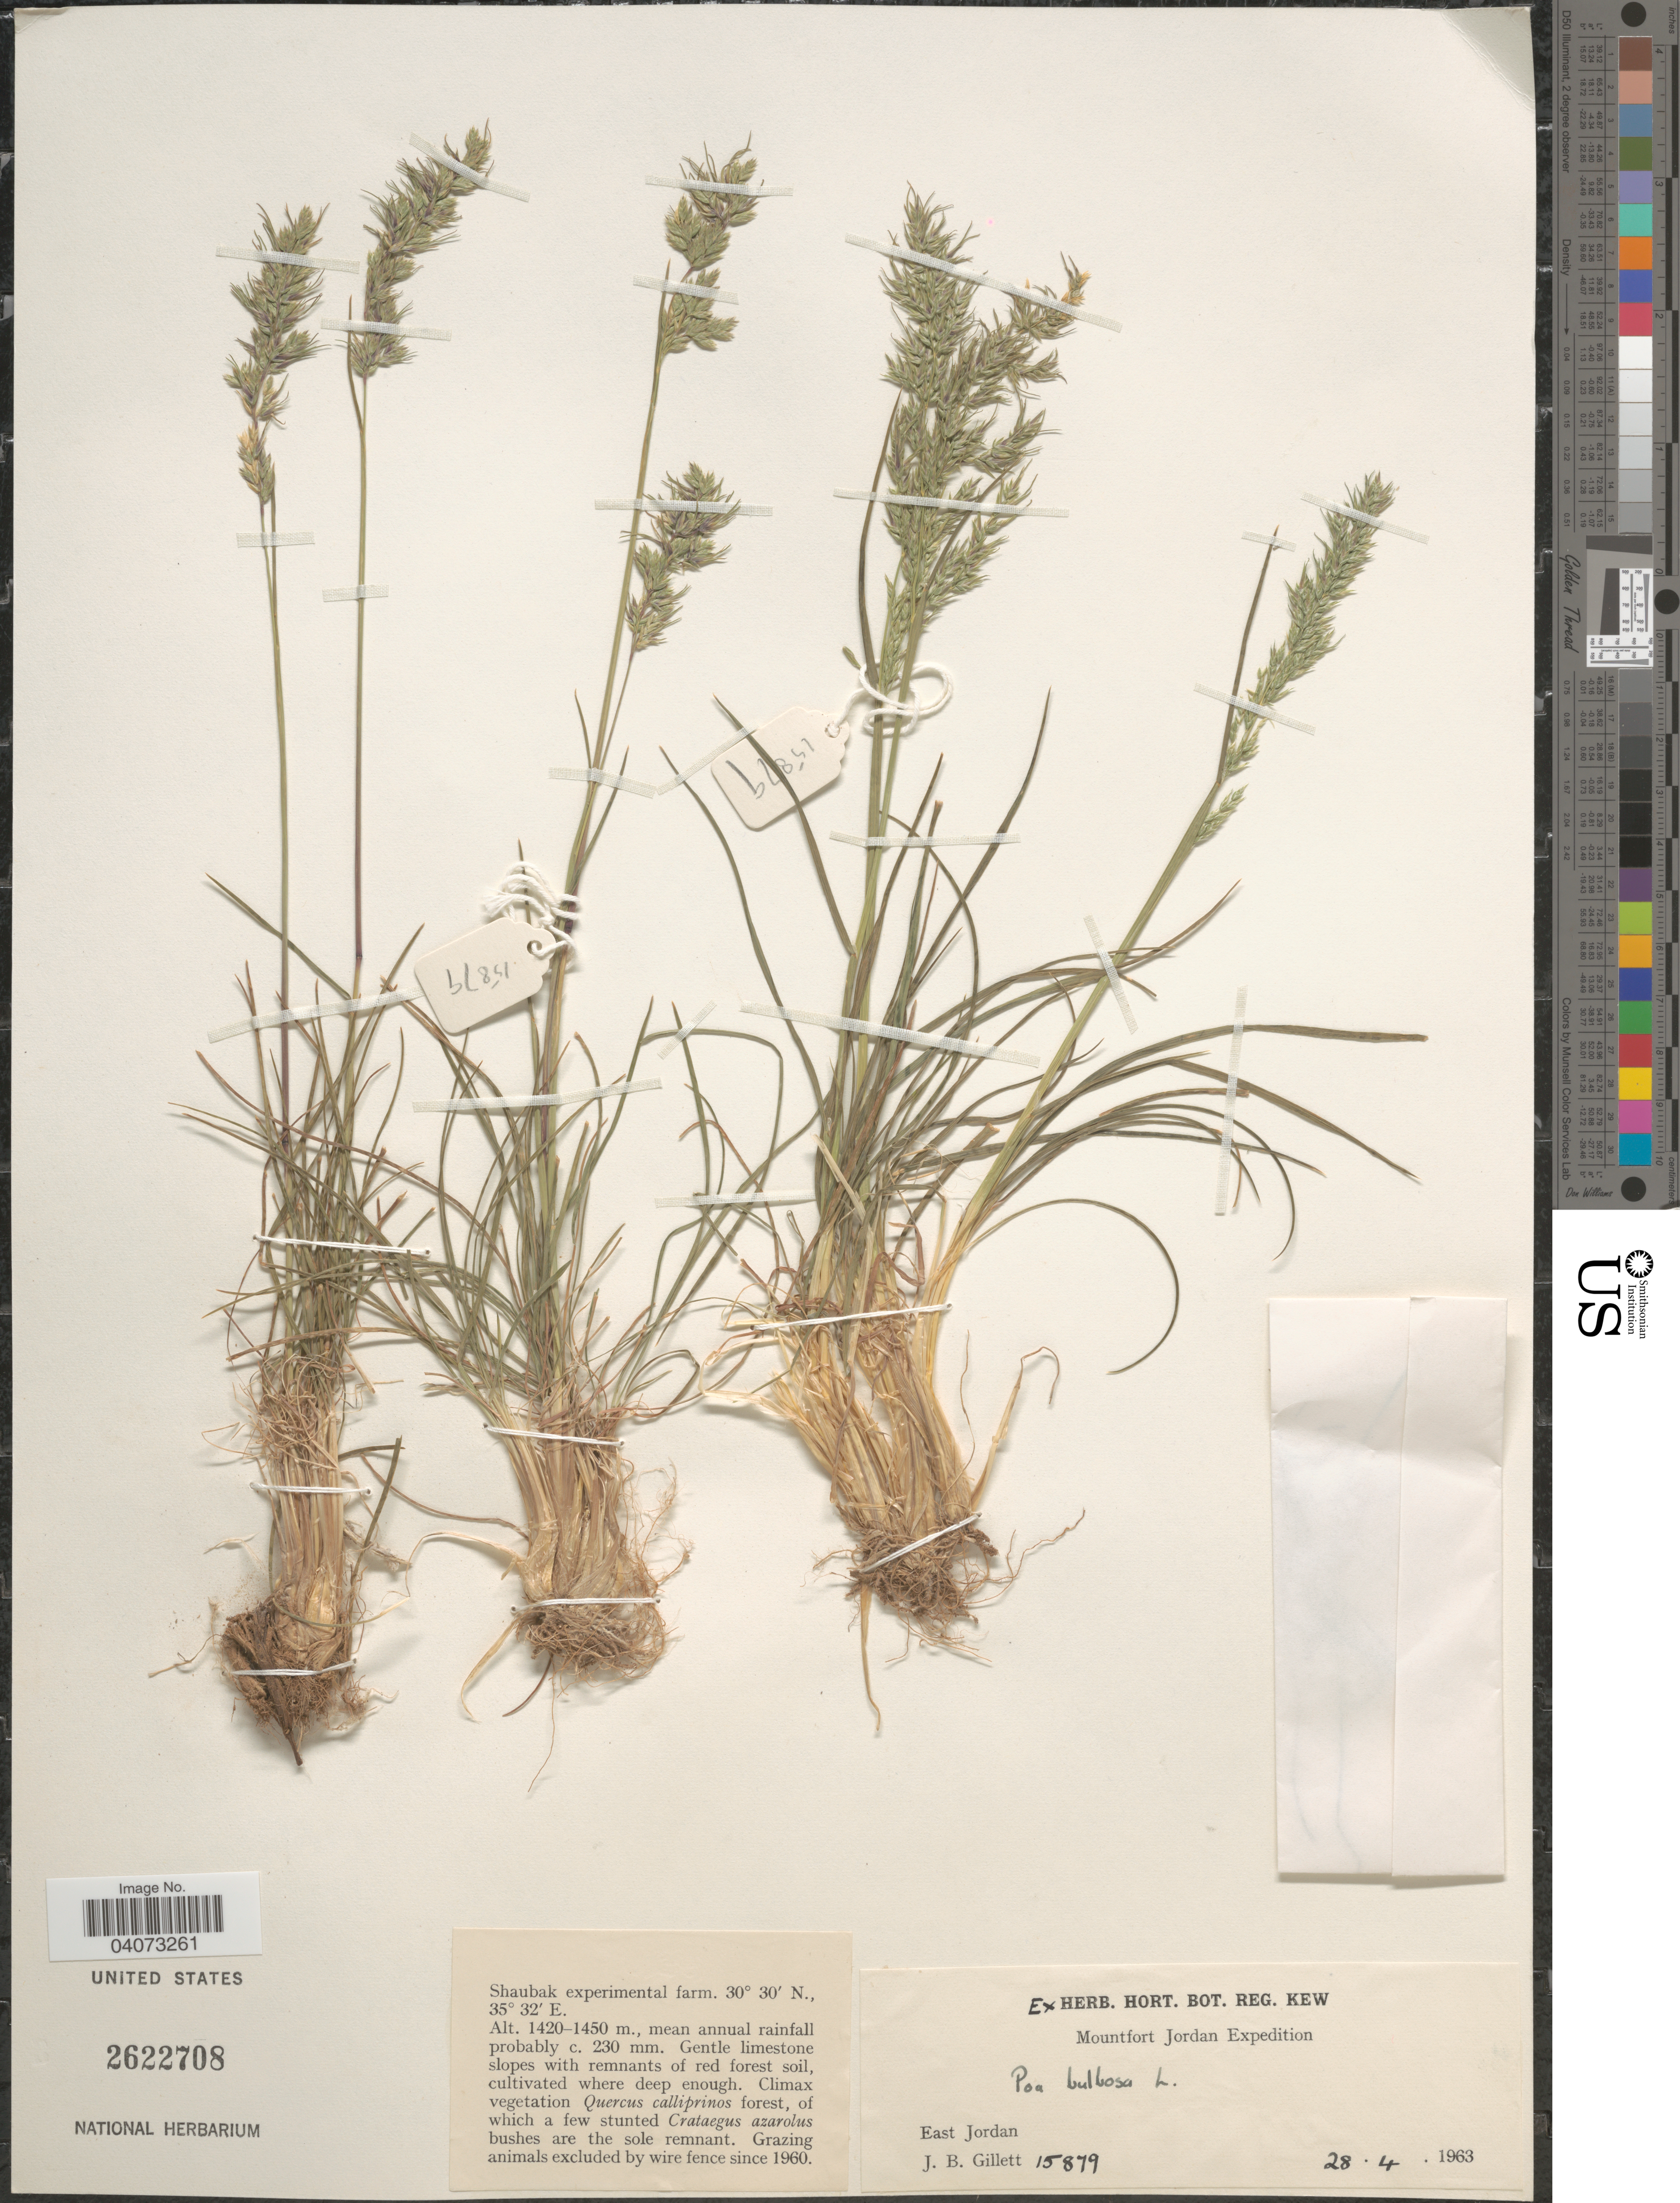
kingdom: Plantae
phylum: Tracheophyta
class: Liliopsida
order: Poales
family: Poaceae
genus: Poa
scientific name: Poa sinaica var. vivipara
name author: Täckh.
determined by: Soreng, Robert J., Research Associate (BOT), Smithsonian Institution - National Museum of Natural History (UNITED STATES)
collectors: J. B. Gillett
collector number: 15879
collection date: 1963-04-28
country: Jordan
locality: Mountford Jordan Expedition. East Jordan. Shaubak experimental farm.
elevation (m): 1420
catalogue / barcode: US 2622708